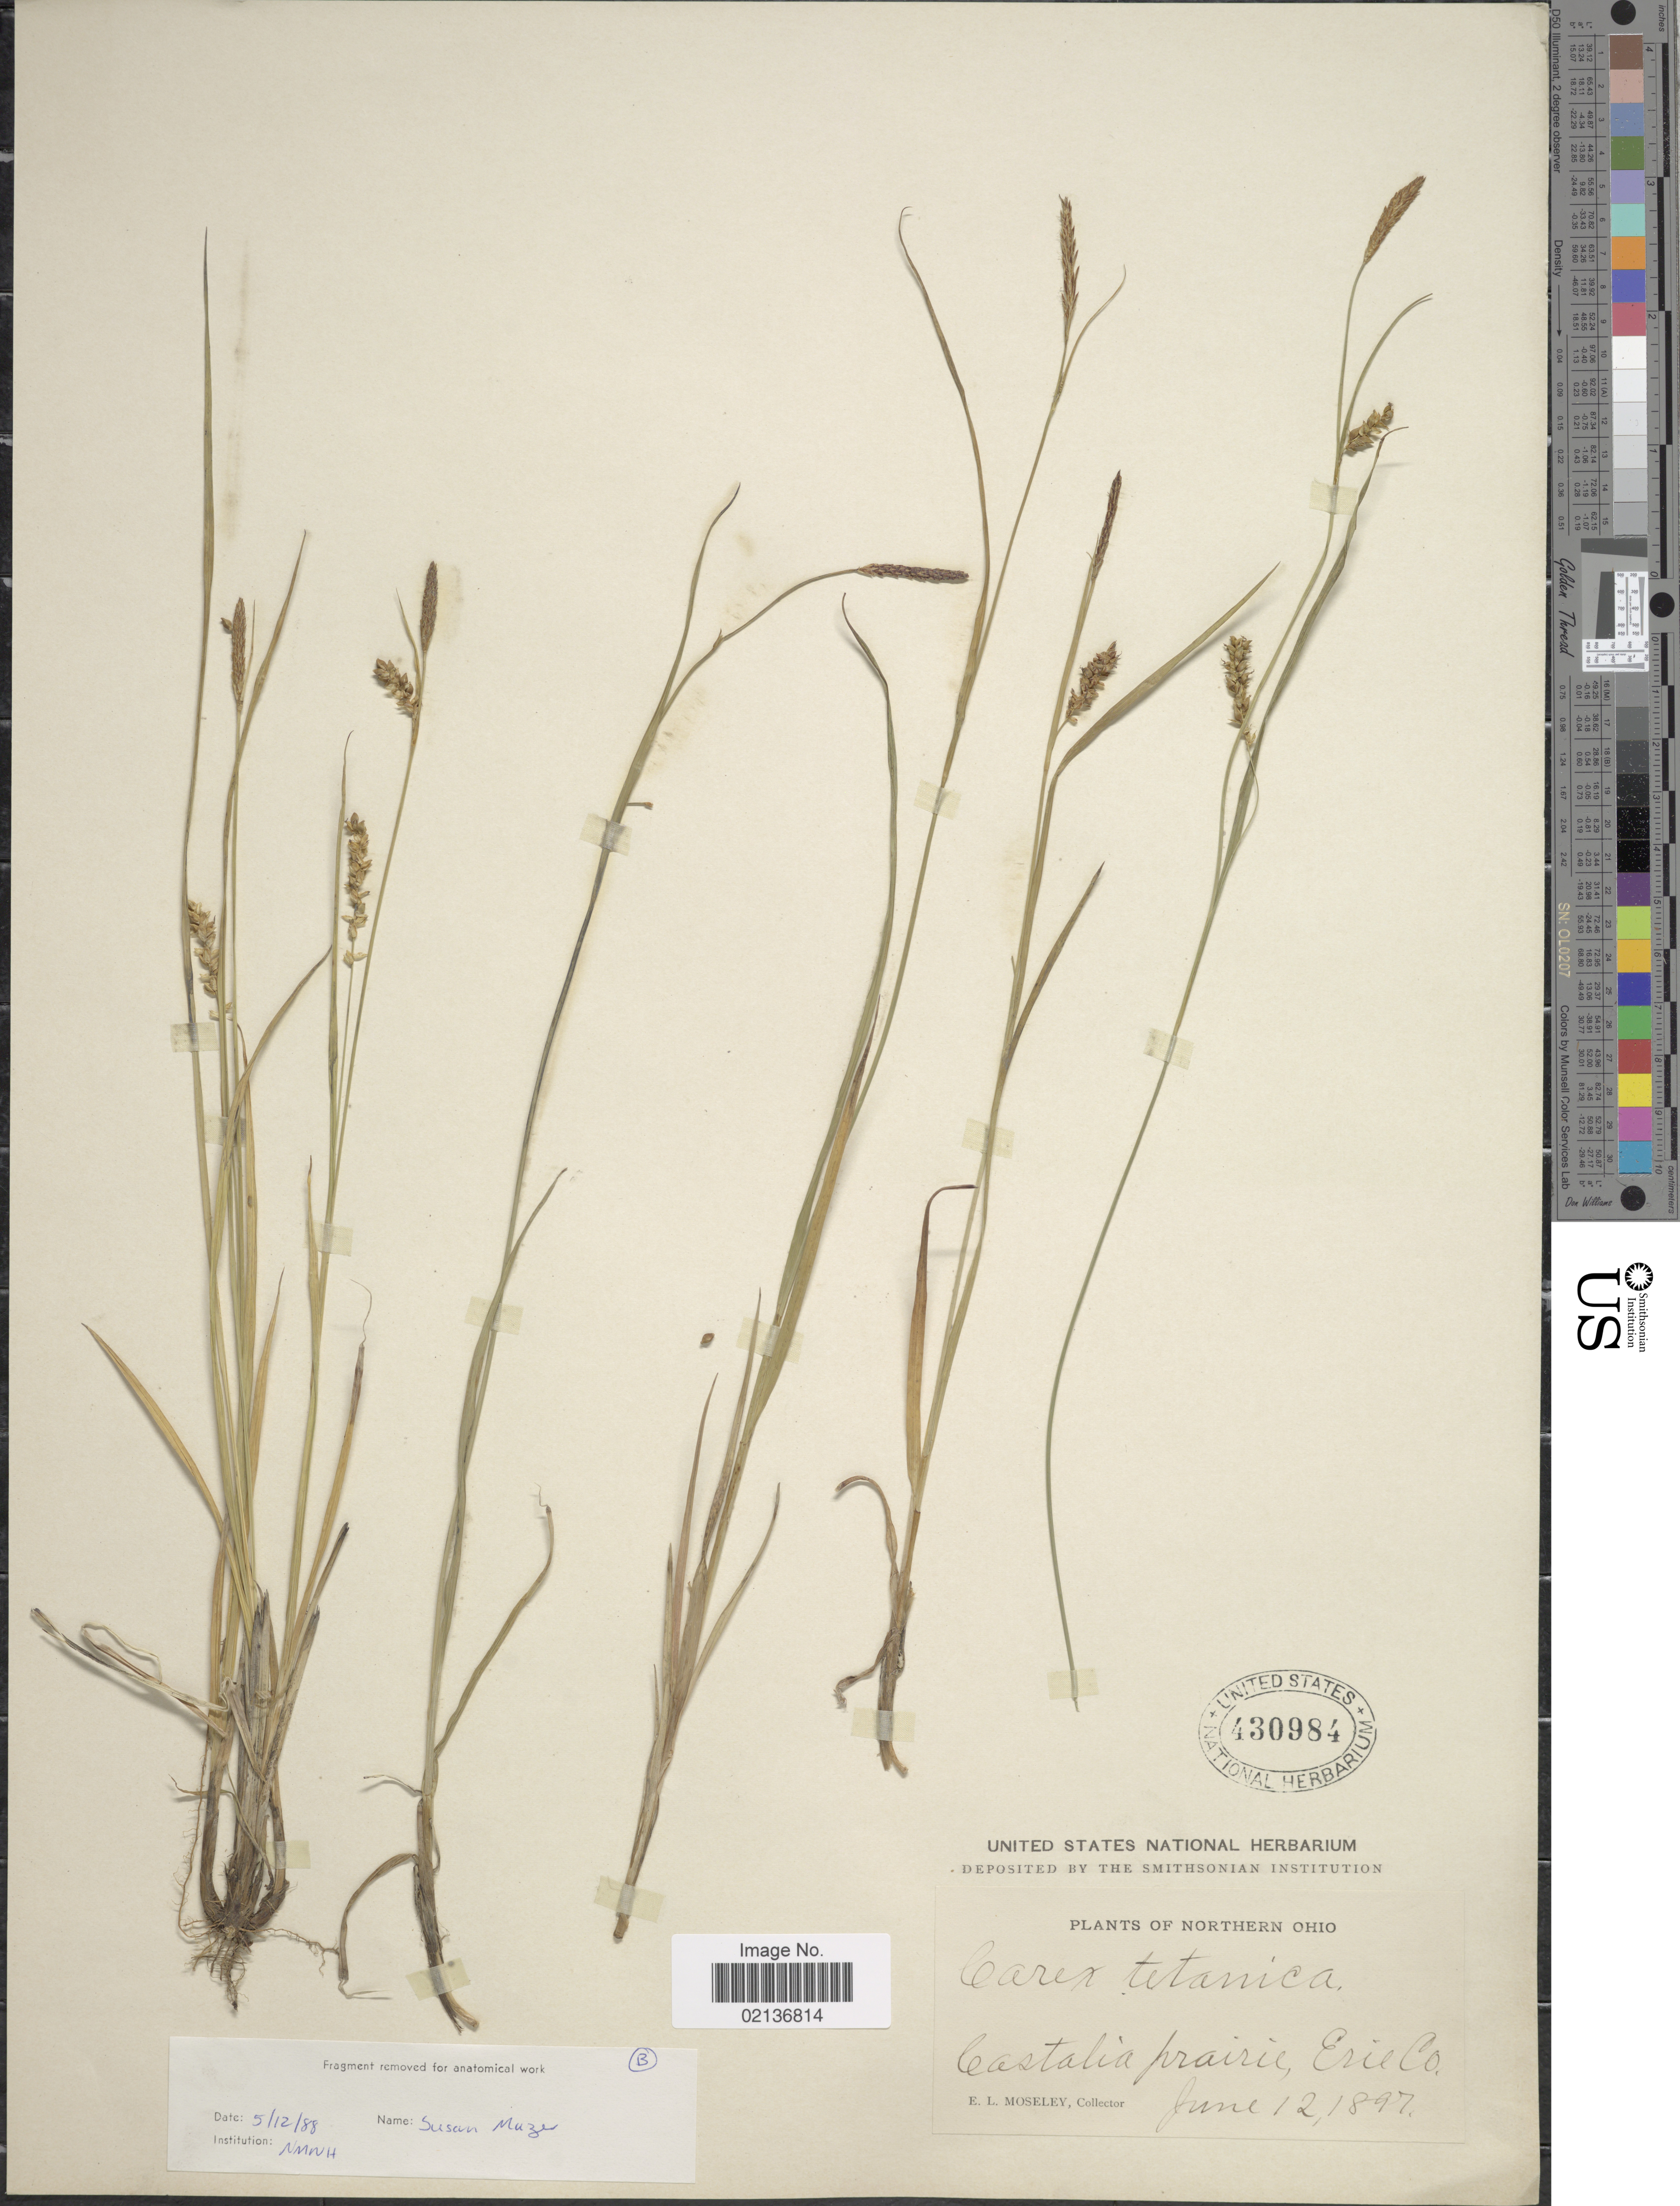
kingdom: Plantae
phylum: Tracheophyta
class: Liliopsida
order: Poales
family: Cyperaceae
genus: Carex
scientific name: Carex tetanica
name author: Schkuhr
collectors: E. Moseley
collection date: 1897-06-12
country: United States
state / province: Ohio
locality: Northern Ohiom Castalia prairie, Erie Co.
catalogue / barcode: US 430984